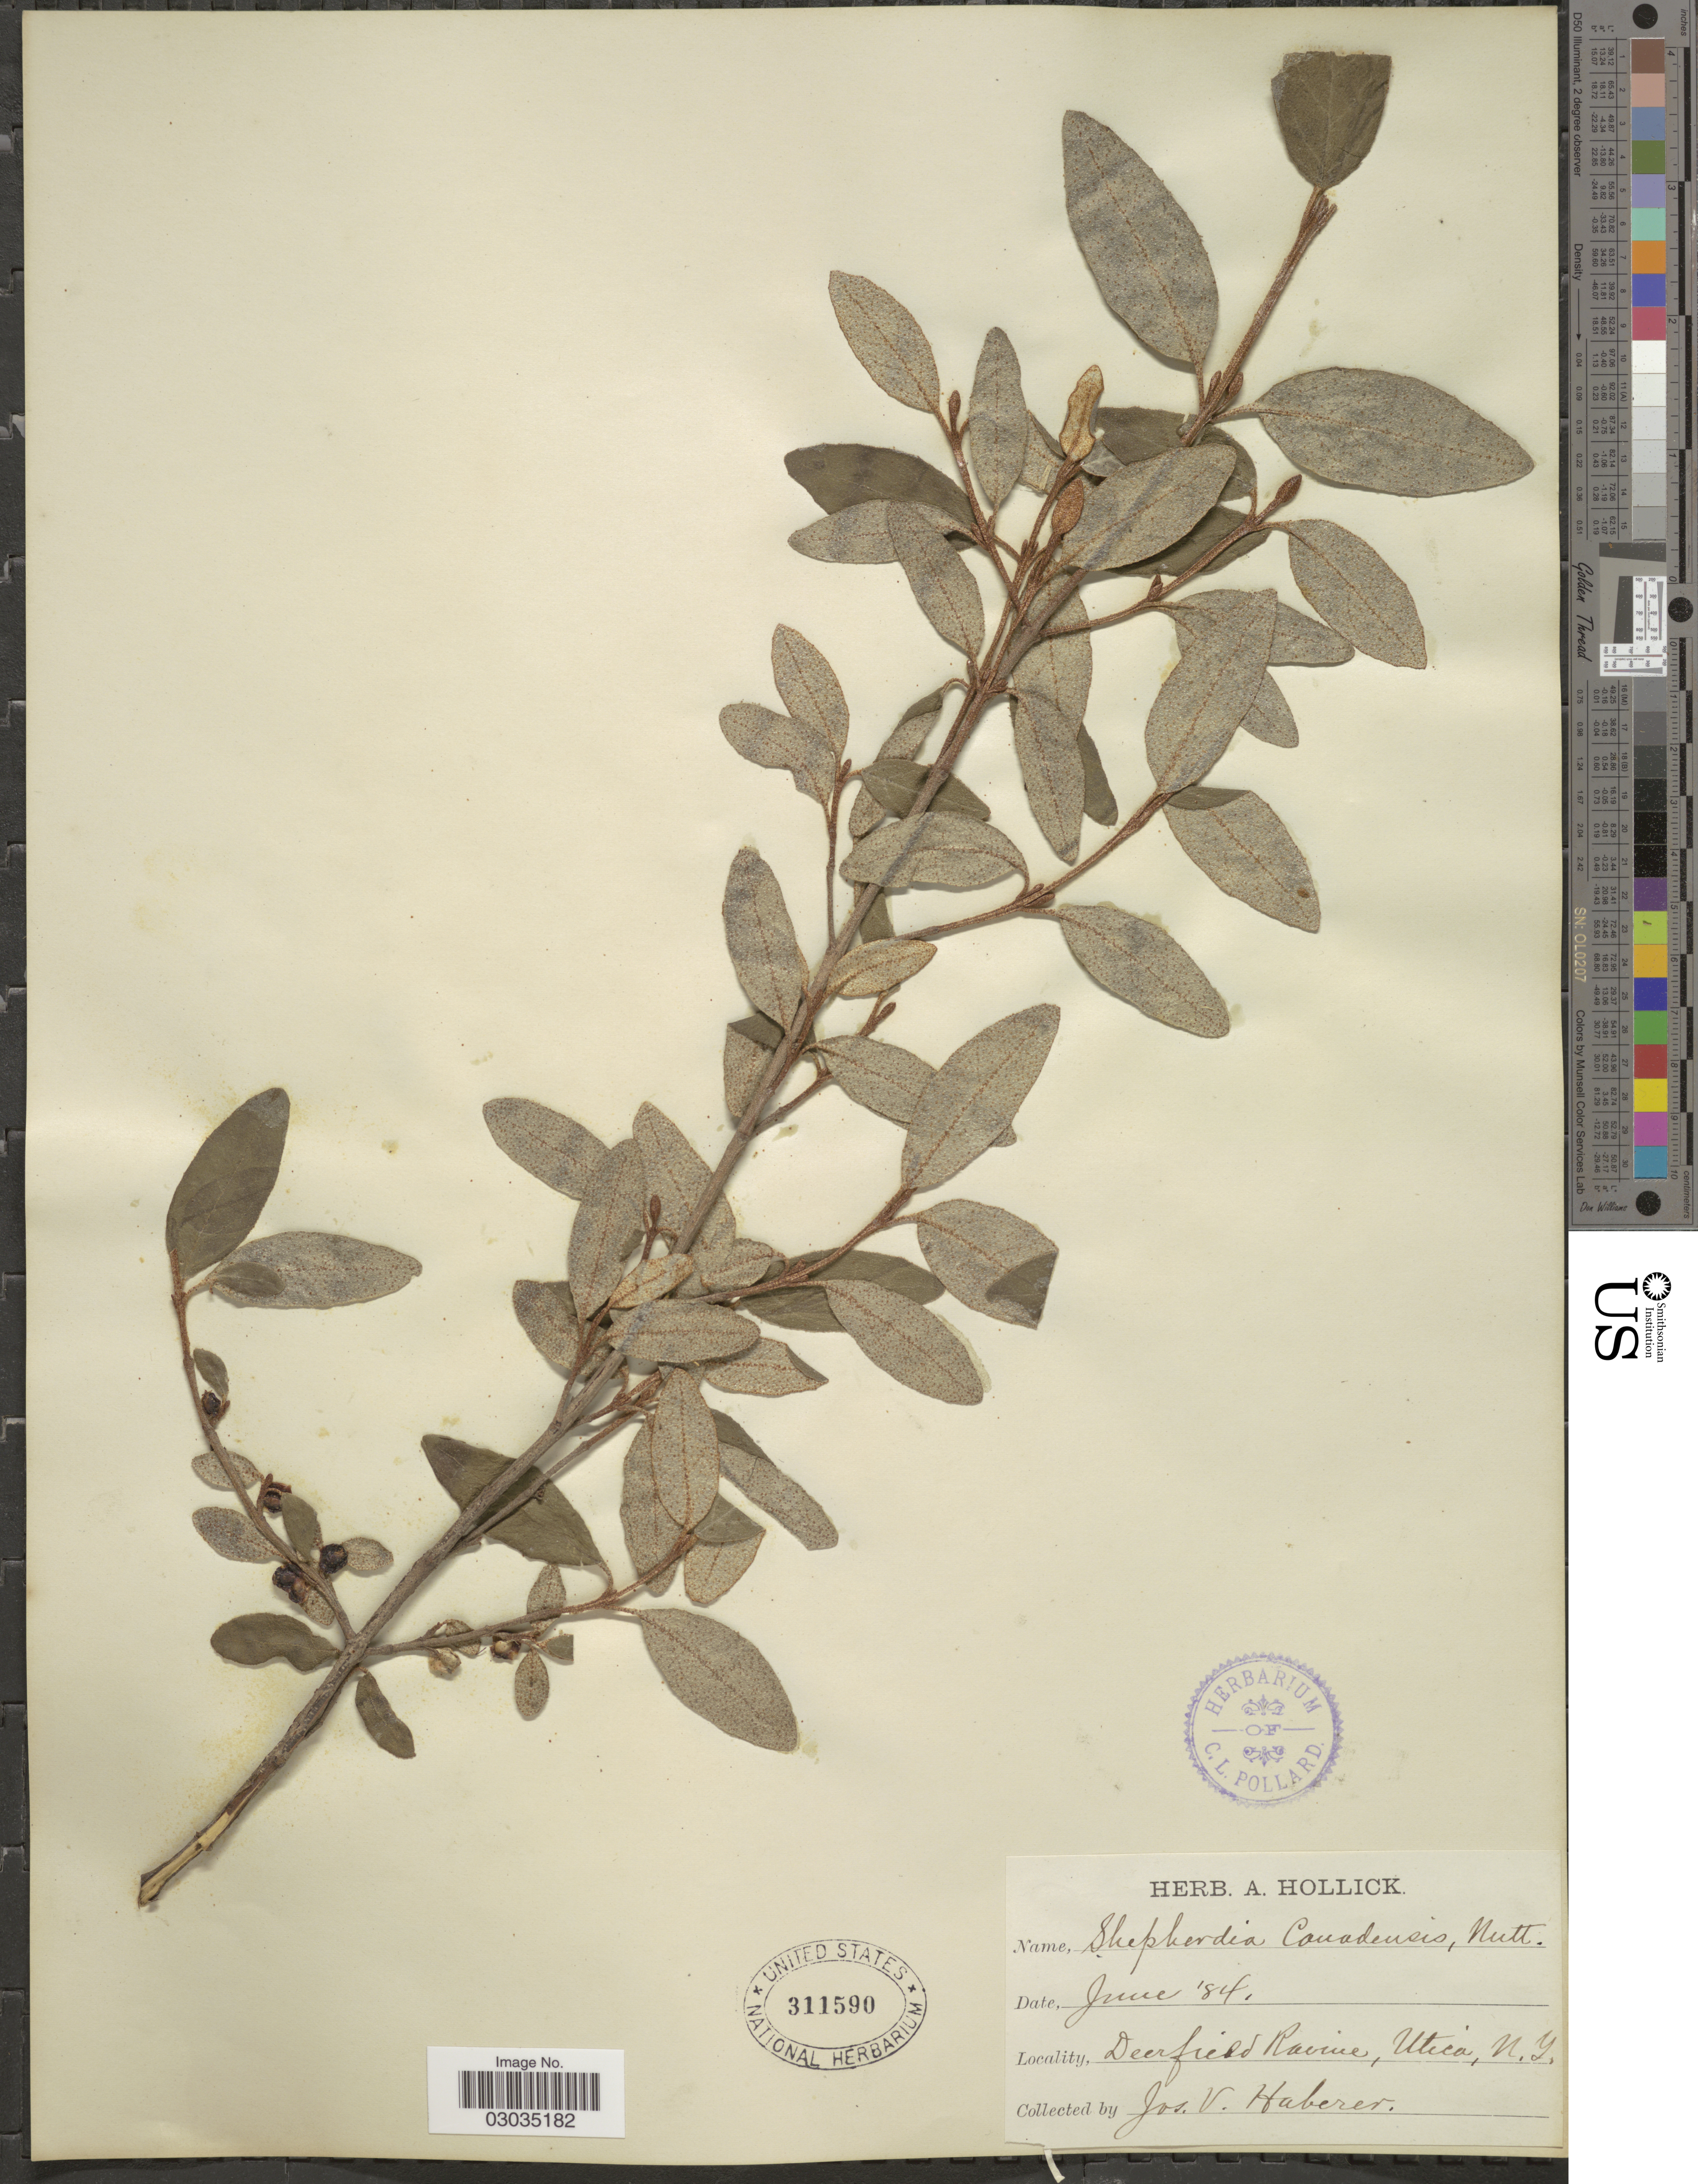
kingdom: Plantae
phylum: Tracheophyta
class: Magnoliopsida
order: Rosales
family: Elaeagnaceae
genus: Shepherdia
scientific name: Shepherdia canadensis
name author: (L.) Nutt.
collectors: J. V. Haberer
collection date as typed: Transcribed d/m/y: /6/84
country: United States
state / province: New York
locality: Deerfield Ravine, Utica, N.Y.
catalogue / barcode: US 311590